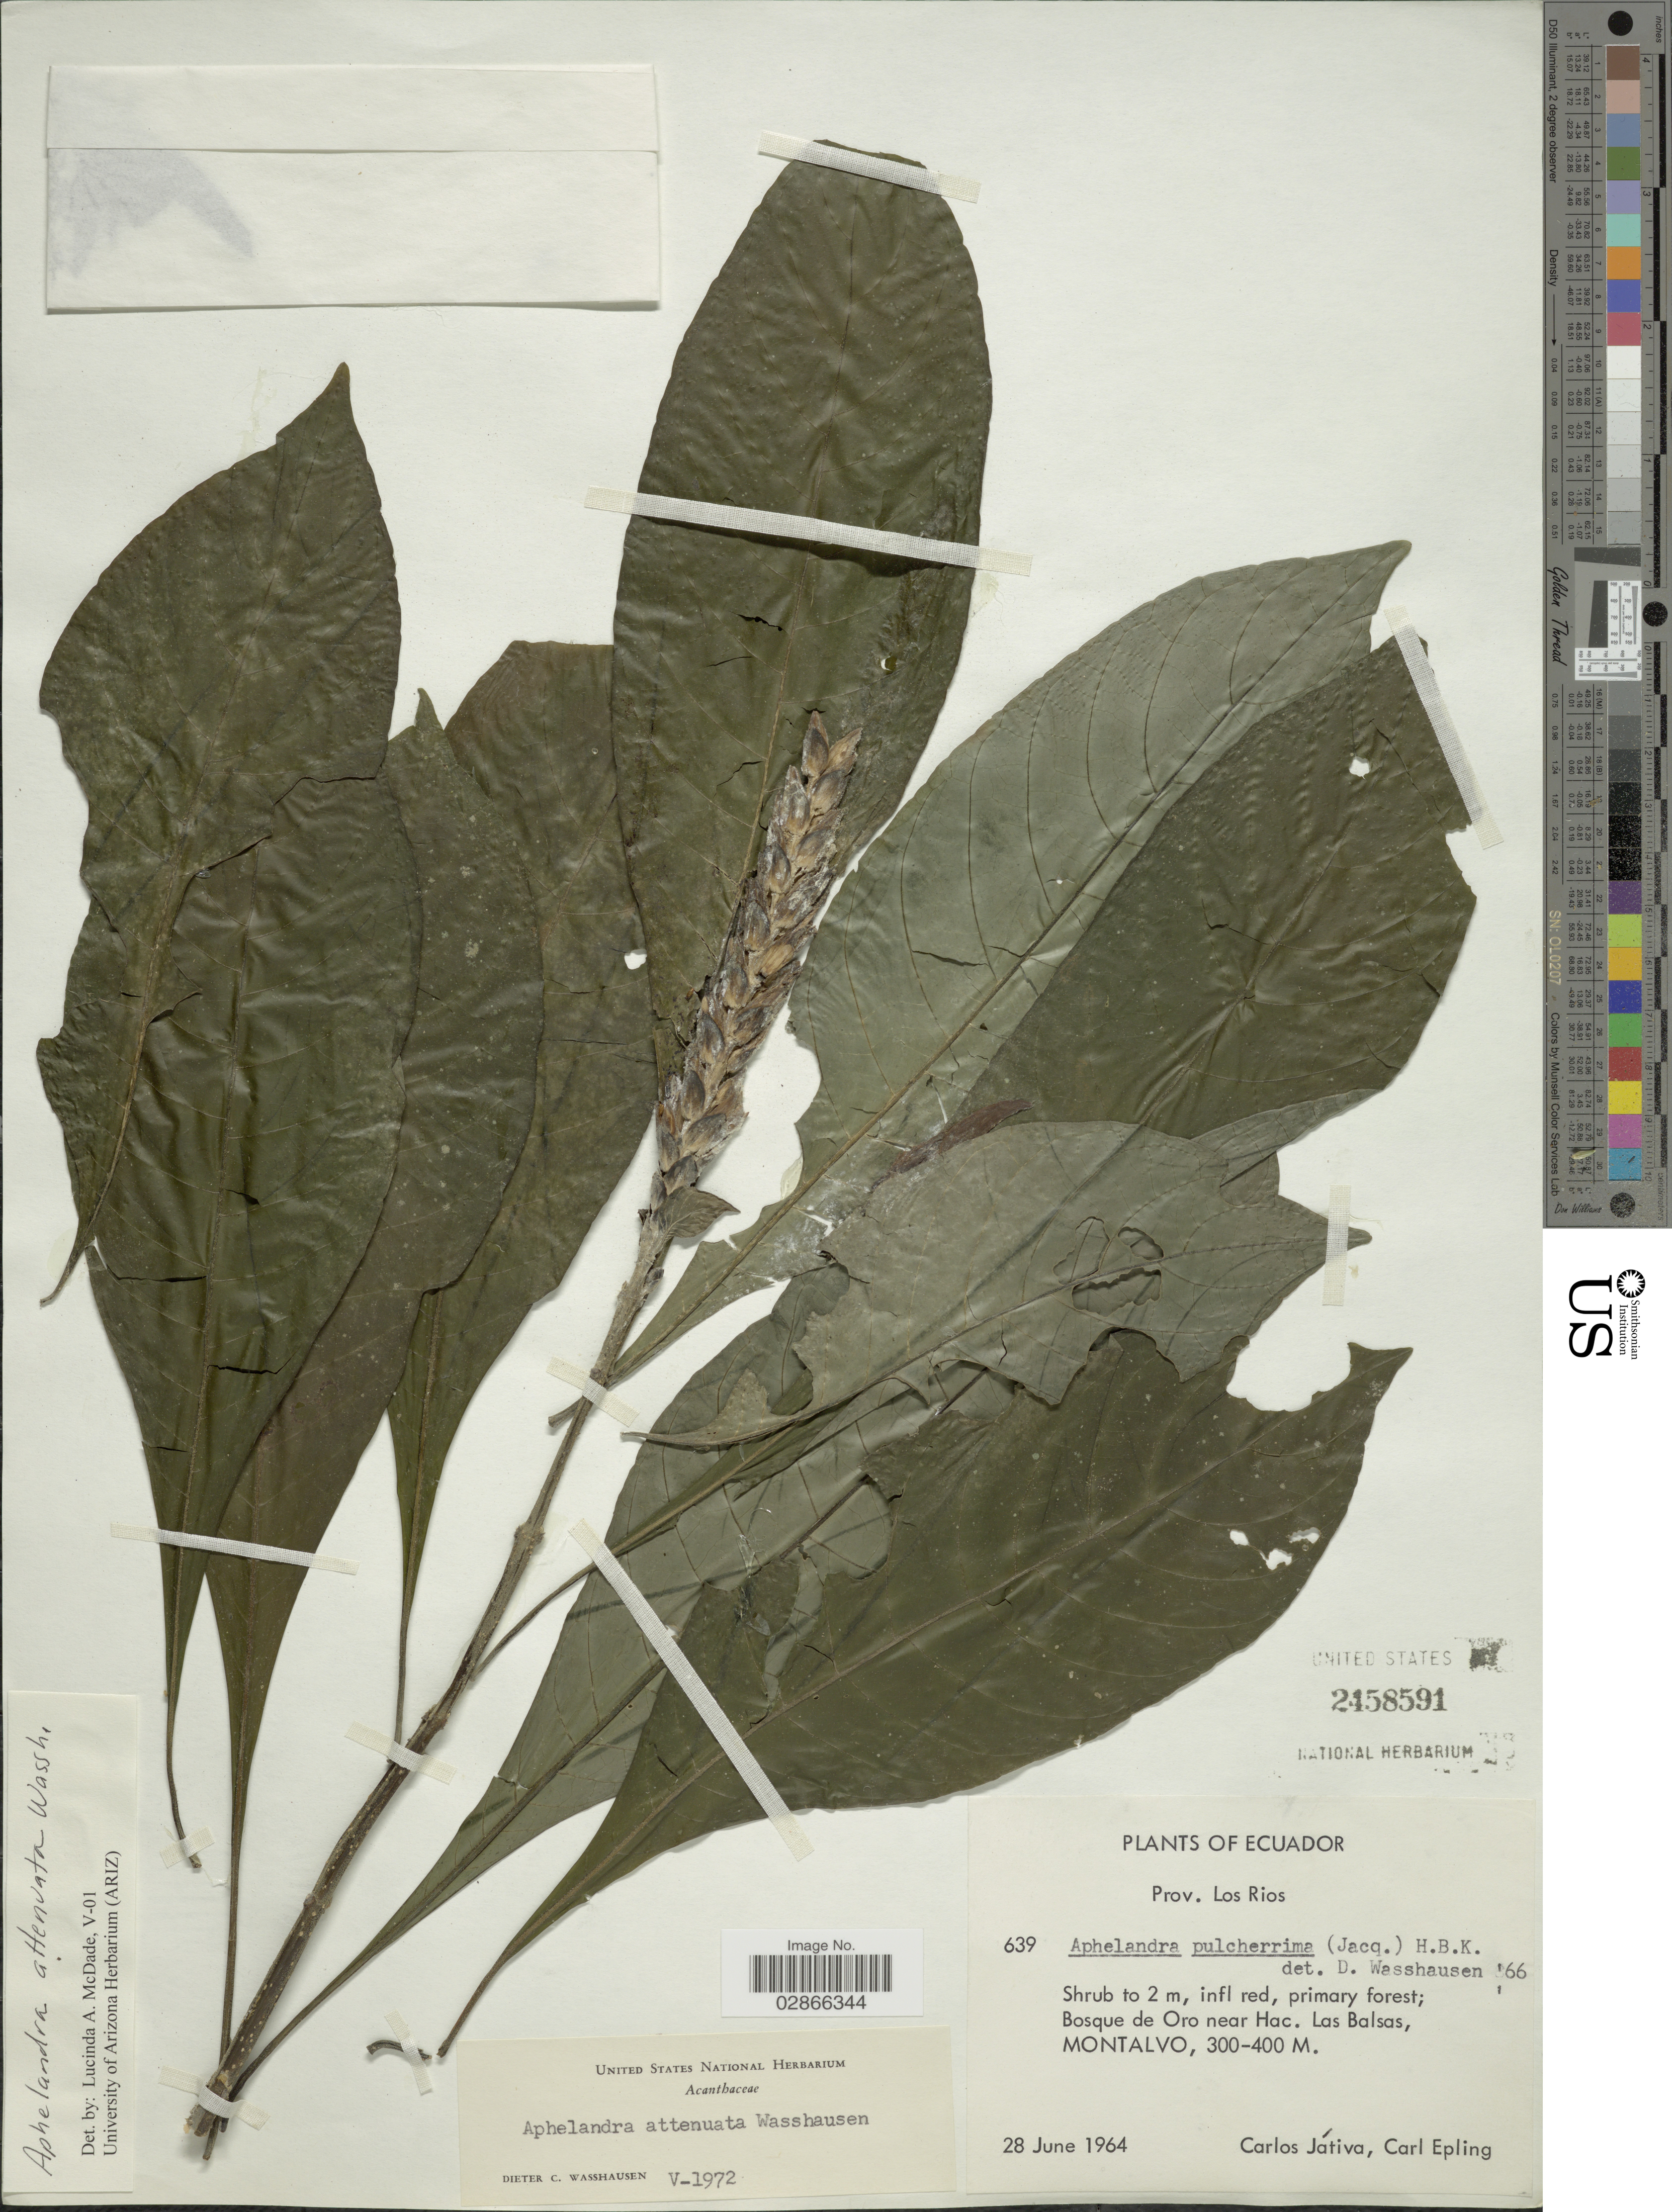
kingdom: Plantae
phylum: Tracheophyta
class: Magnoliopsida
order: Lamiales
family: Acanthaceae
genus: Aphelandra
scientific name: Aphelandra attenuata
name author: Wassh.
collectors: C. D. Játiva & C. C. Epling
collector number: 639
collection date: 1964-06-28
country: Ecuador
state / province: Los Ríos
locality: Bosque de Oro near Hac. Las Balsas, Montalvo.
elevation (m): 300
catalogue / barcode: US 2458591